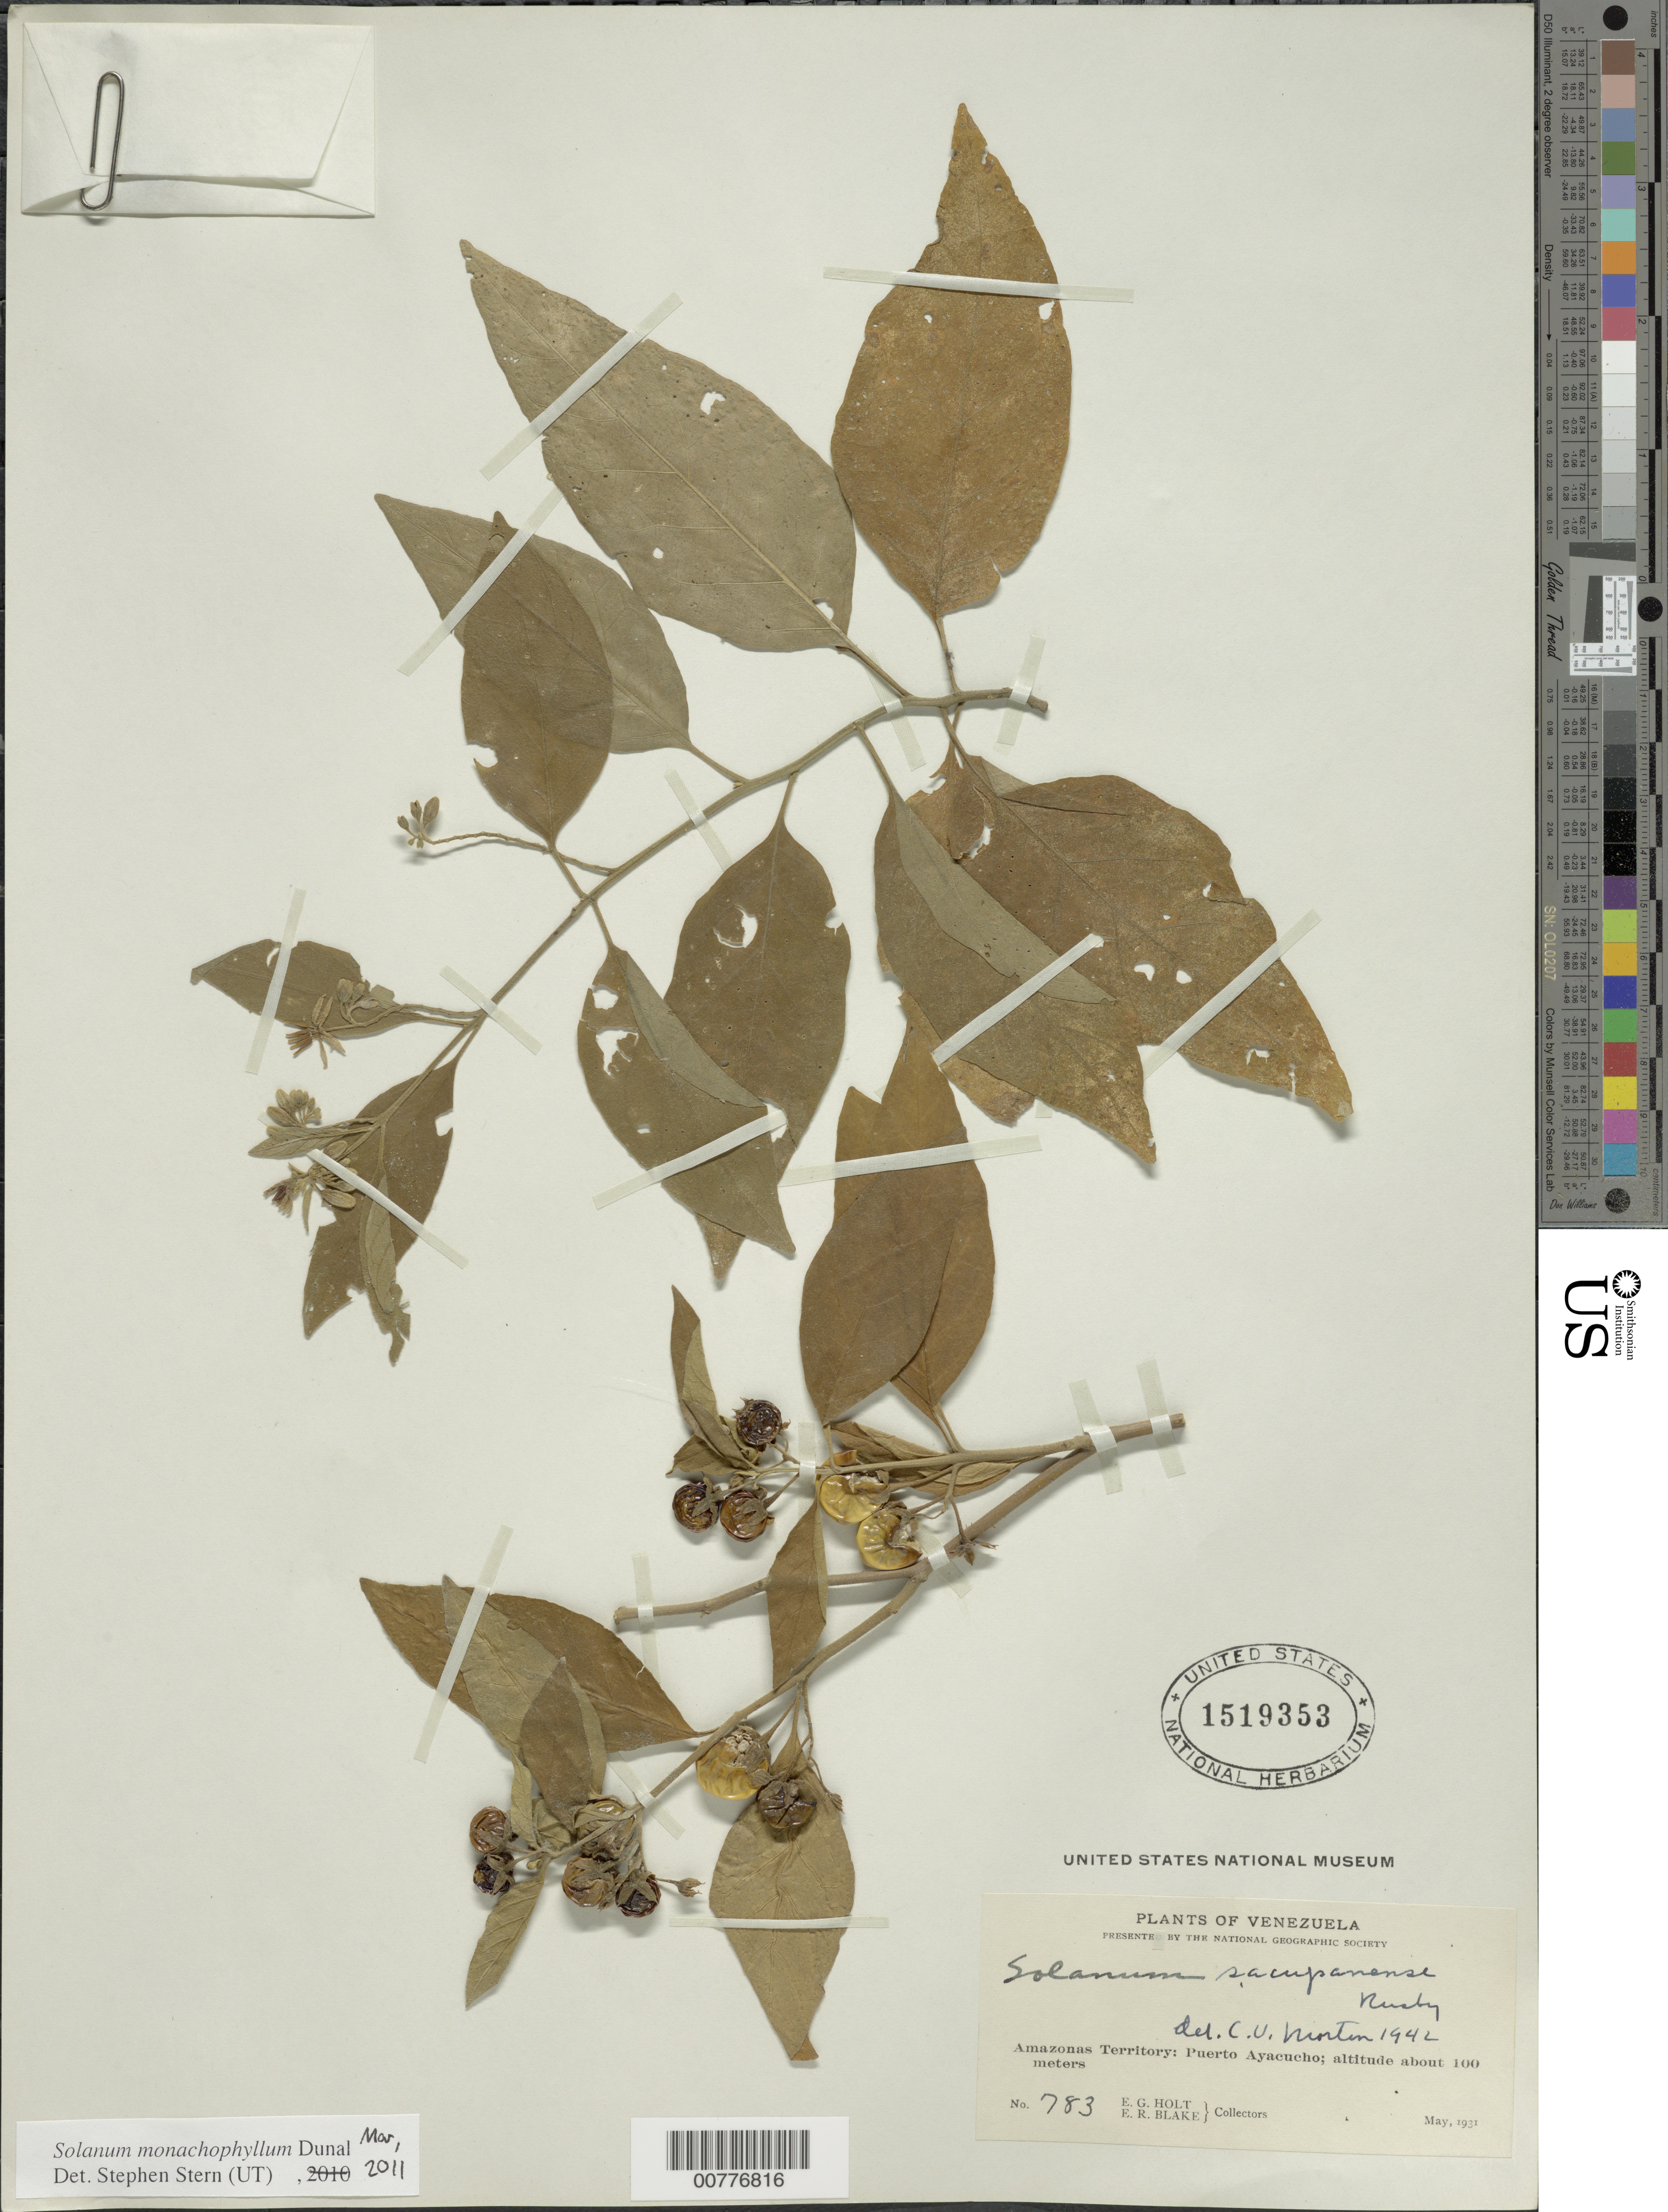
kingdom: Plantae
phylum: Tracheophyta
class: Magnoliopsida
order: Solanales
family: Solanaceae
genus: Solanum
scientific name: Solanum sacupanense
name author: Rusby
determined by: Morton, C. V.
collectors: E. Holt & E. R. Blake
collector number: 783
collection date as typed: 5 May 1931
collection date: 1931-05-05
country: Venezuela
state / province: Amazonas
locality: Puerto Ayacucho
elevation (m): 100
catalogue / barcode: US 1519353